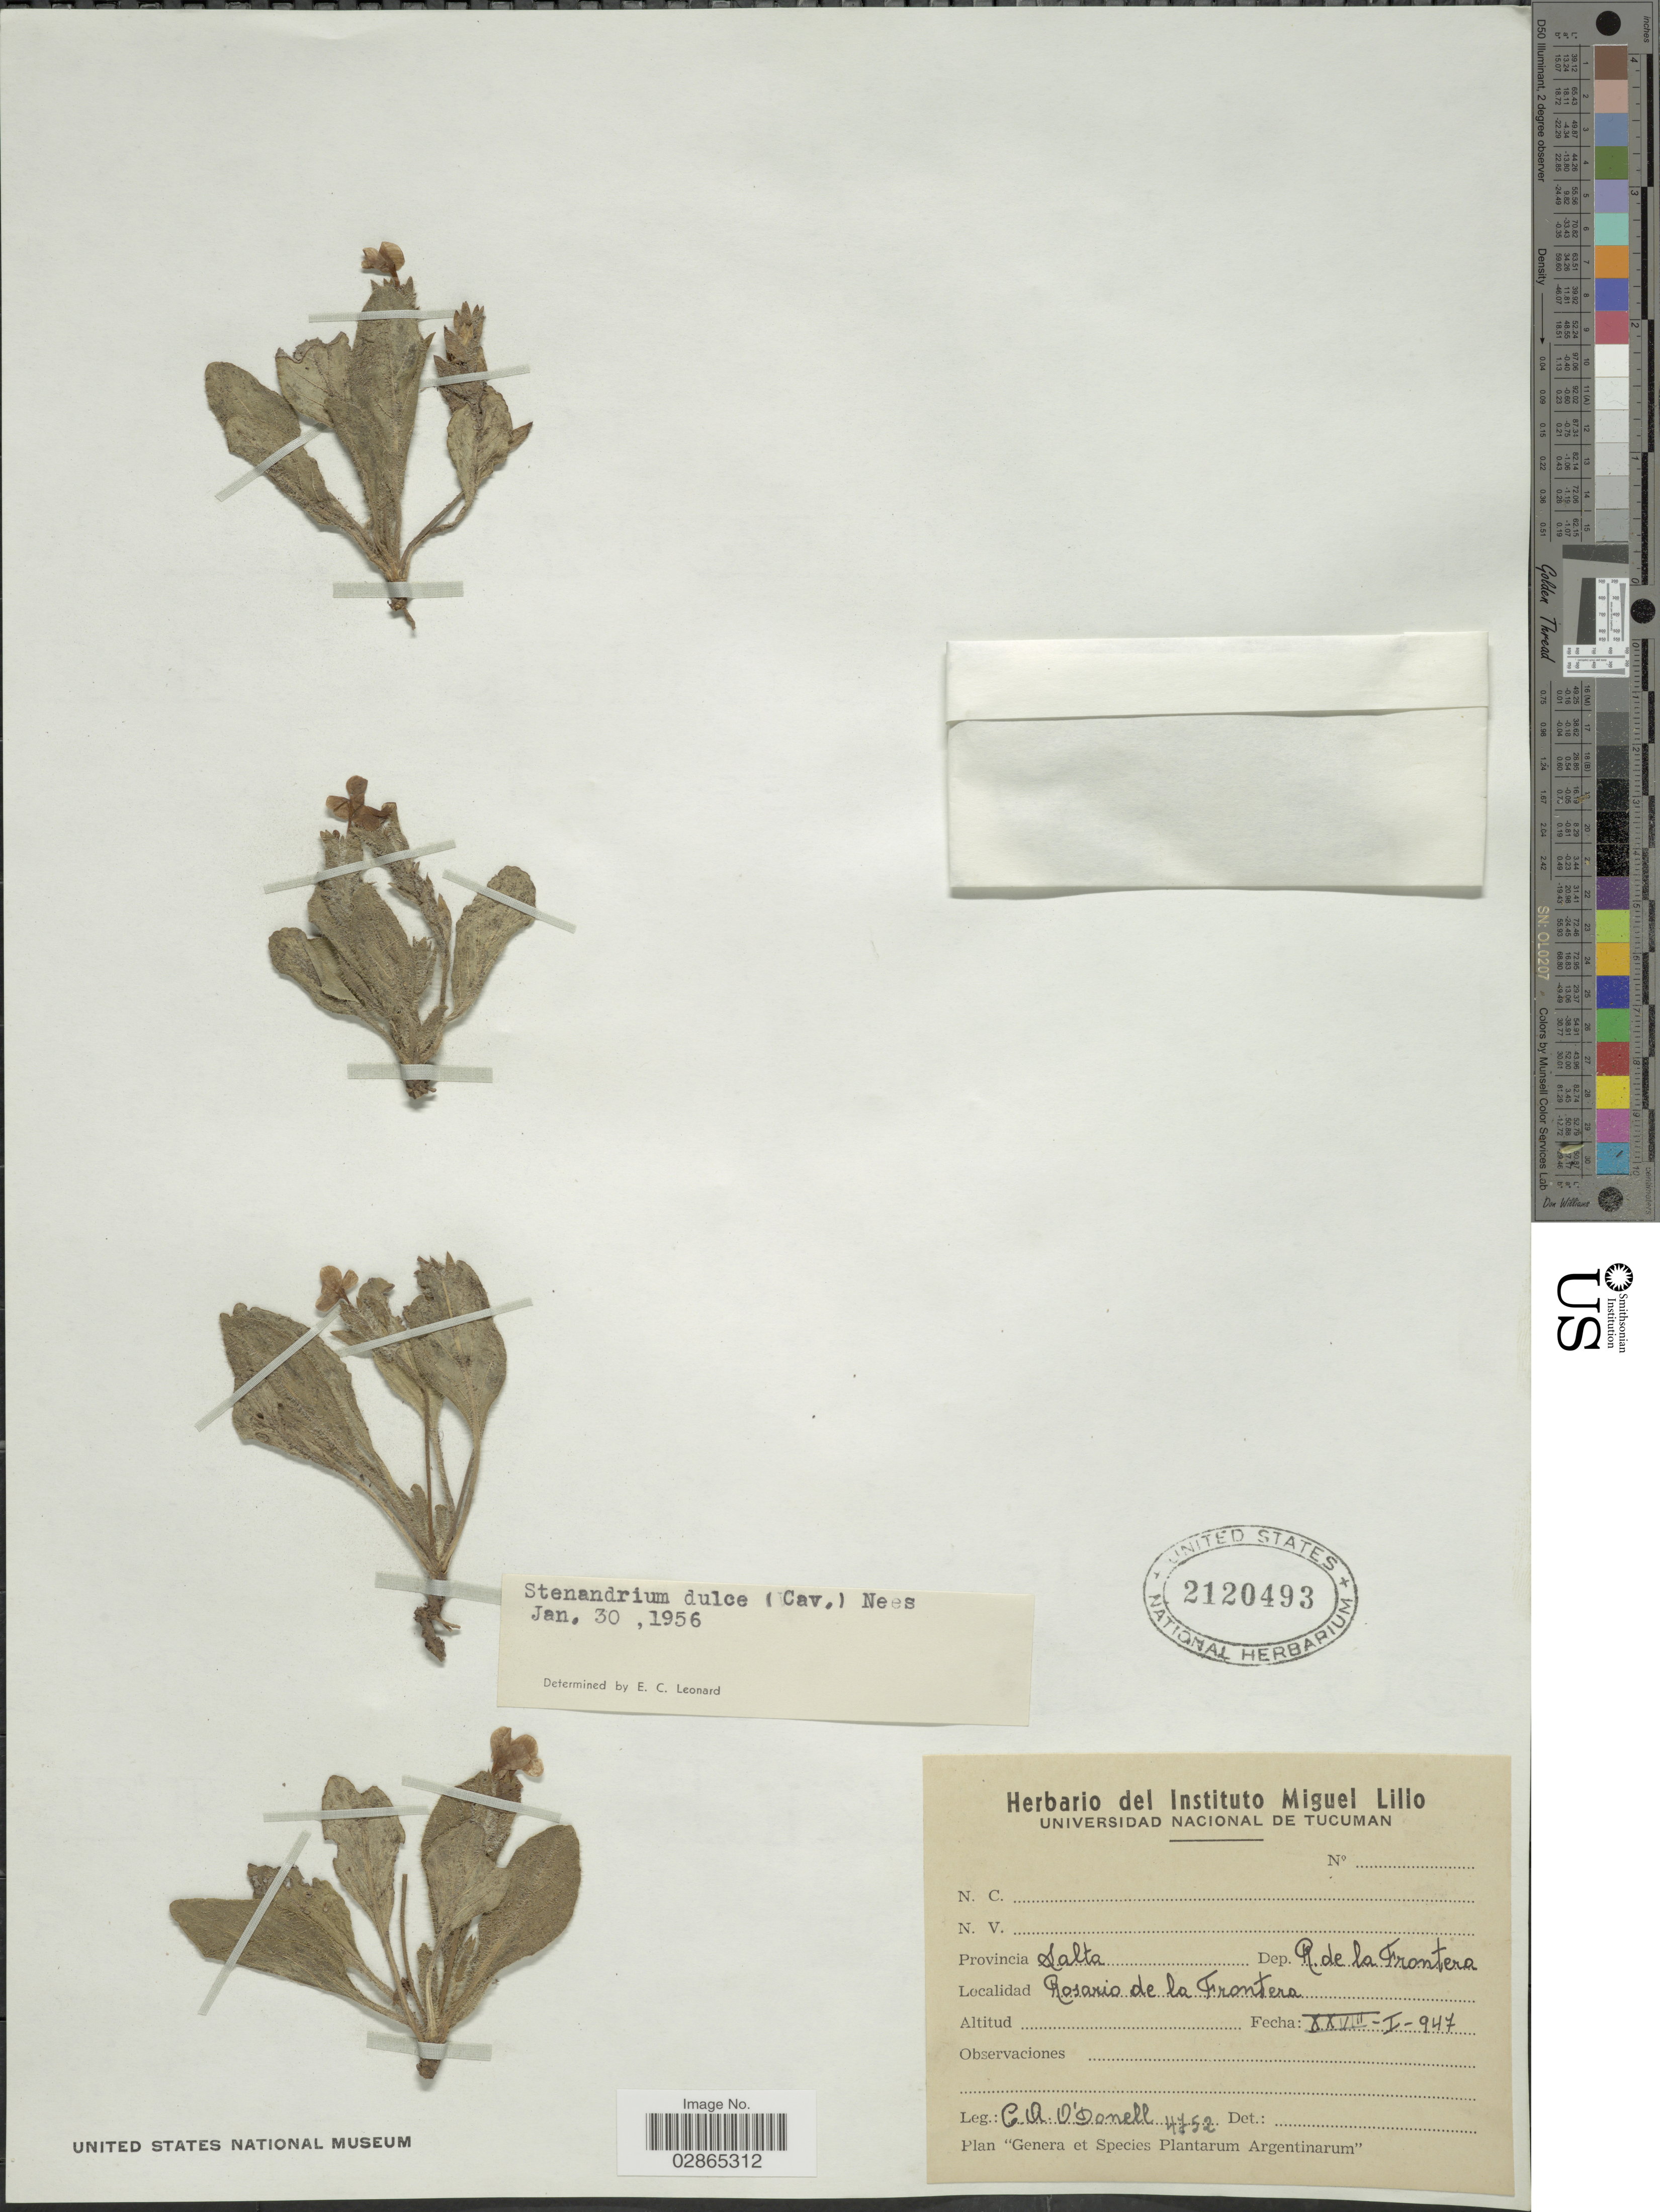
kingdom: Plantae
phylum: Tracheophyta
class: Magnoliopsida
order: Lamiales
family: Acanthaceae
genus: Stenandrium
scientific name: Stenandrium dulce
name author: (Cav.) Nees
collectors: C. A. O'Donell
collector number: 4752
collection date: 1947-01-28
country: Argentina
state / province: Salta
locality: Dep. R de la Frontera. Rosario de la Frontera.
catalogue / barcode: US 2120493